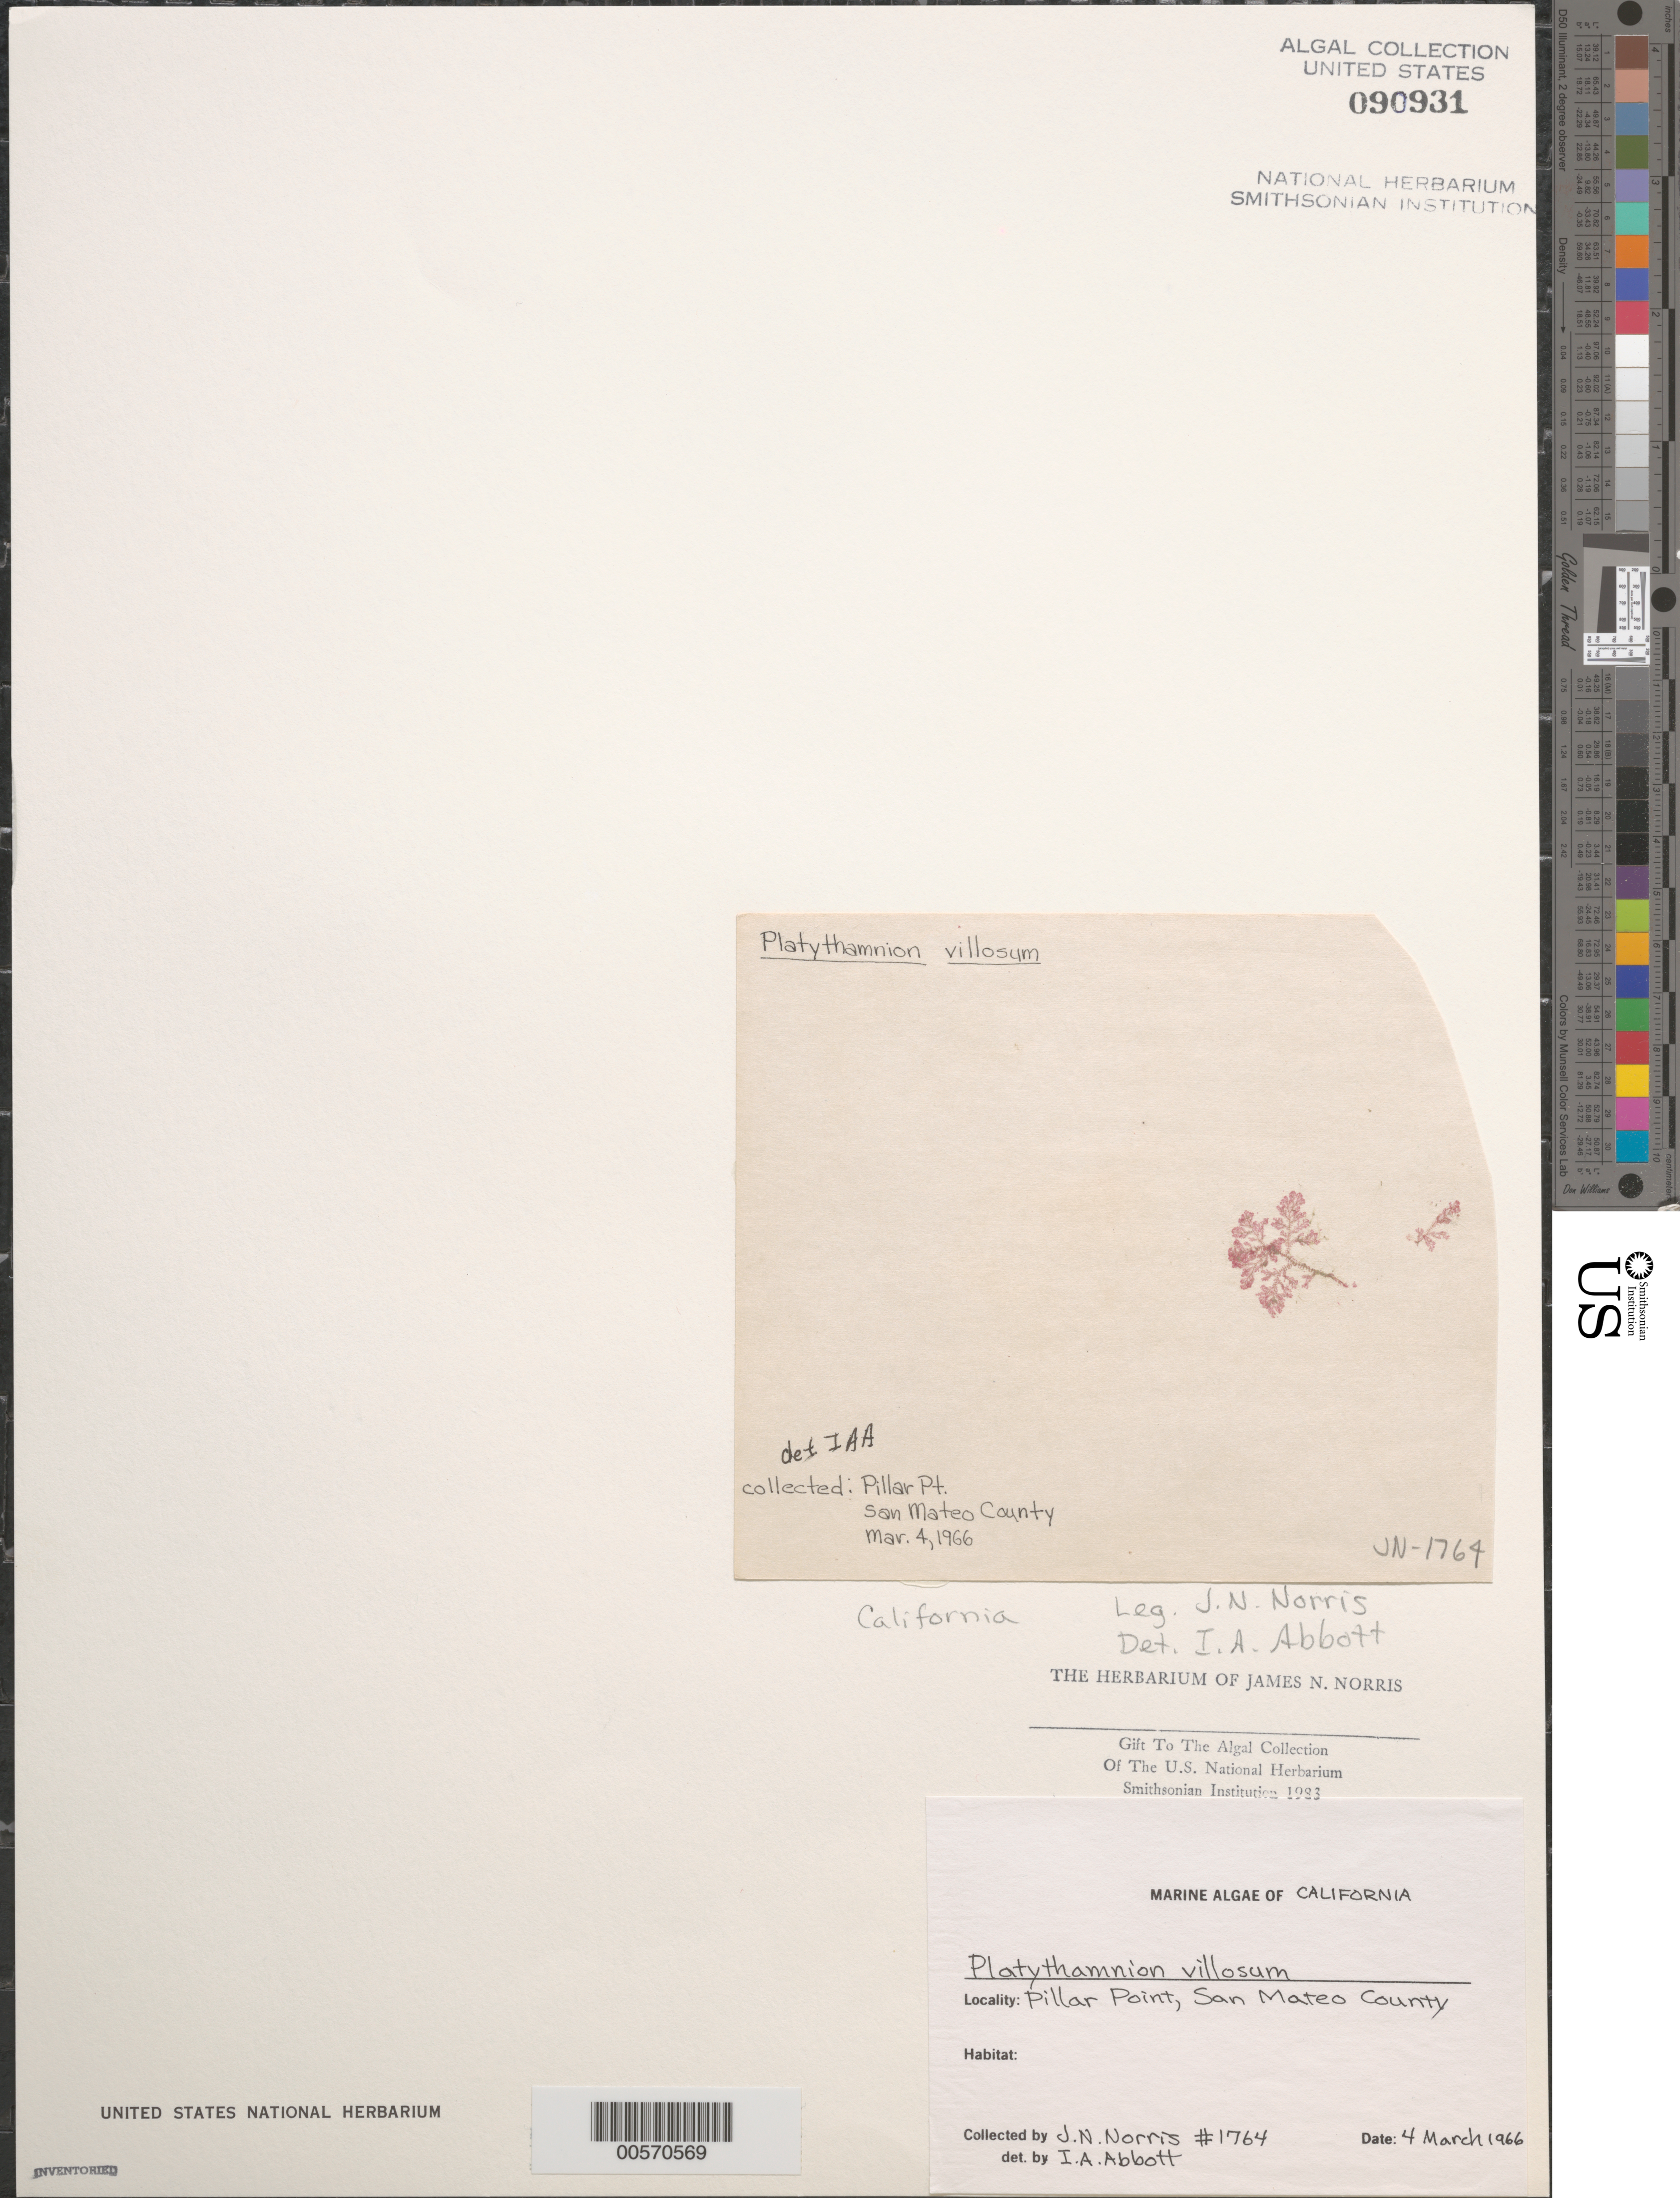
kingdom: Plantae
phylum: Rhodophyta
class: Florideophyceae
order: Ceramiales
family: Ceramiaceae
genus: Pterothamnion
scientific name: Pterothamnion villosum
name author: (Kylin) A. Athanasiadis & G.T.Kraft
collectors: J. N. Norris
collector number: JN-1764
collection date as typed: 04 Mar 1966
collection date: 1966-03-04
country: United States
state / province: California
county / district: San Mateo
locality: Pillar Point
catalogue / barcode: US 90931